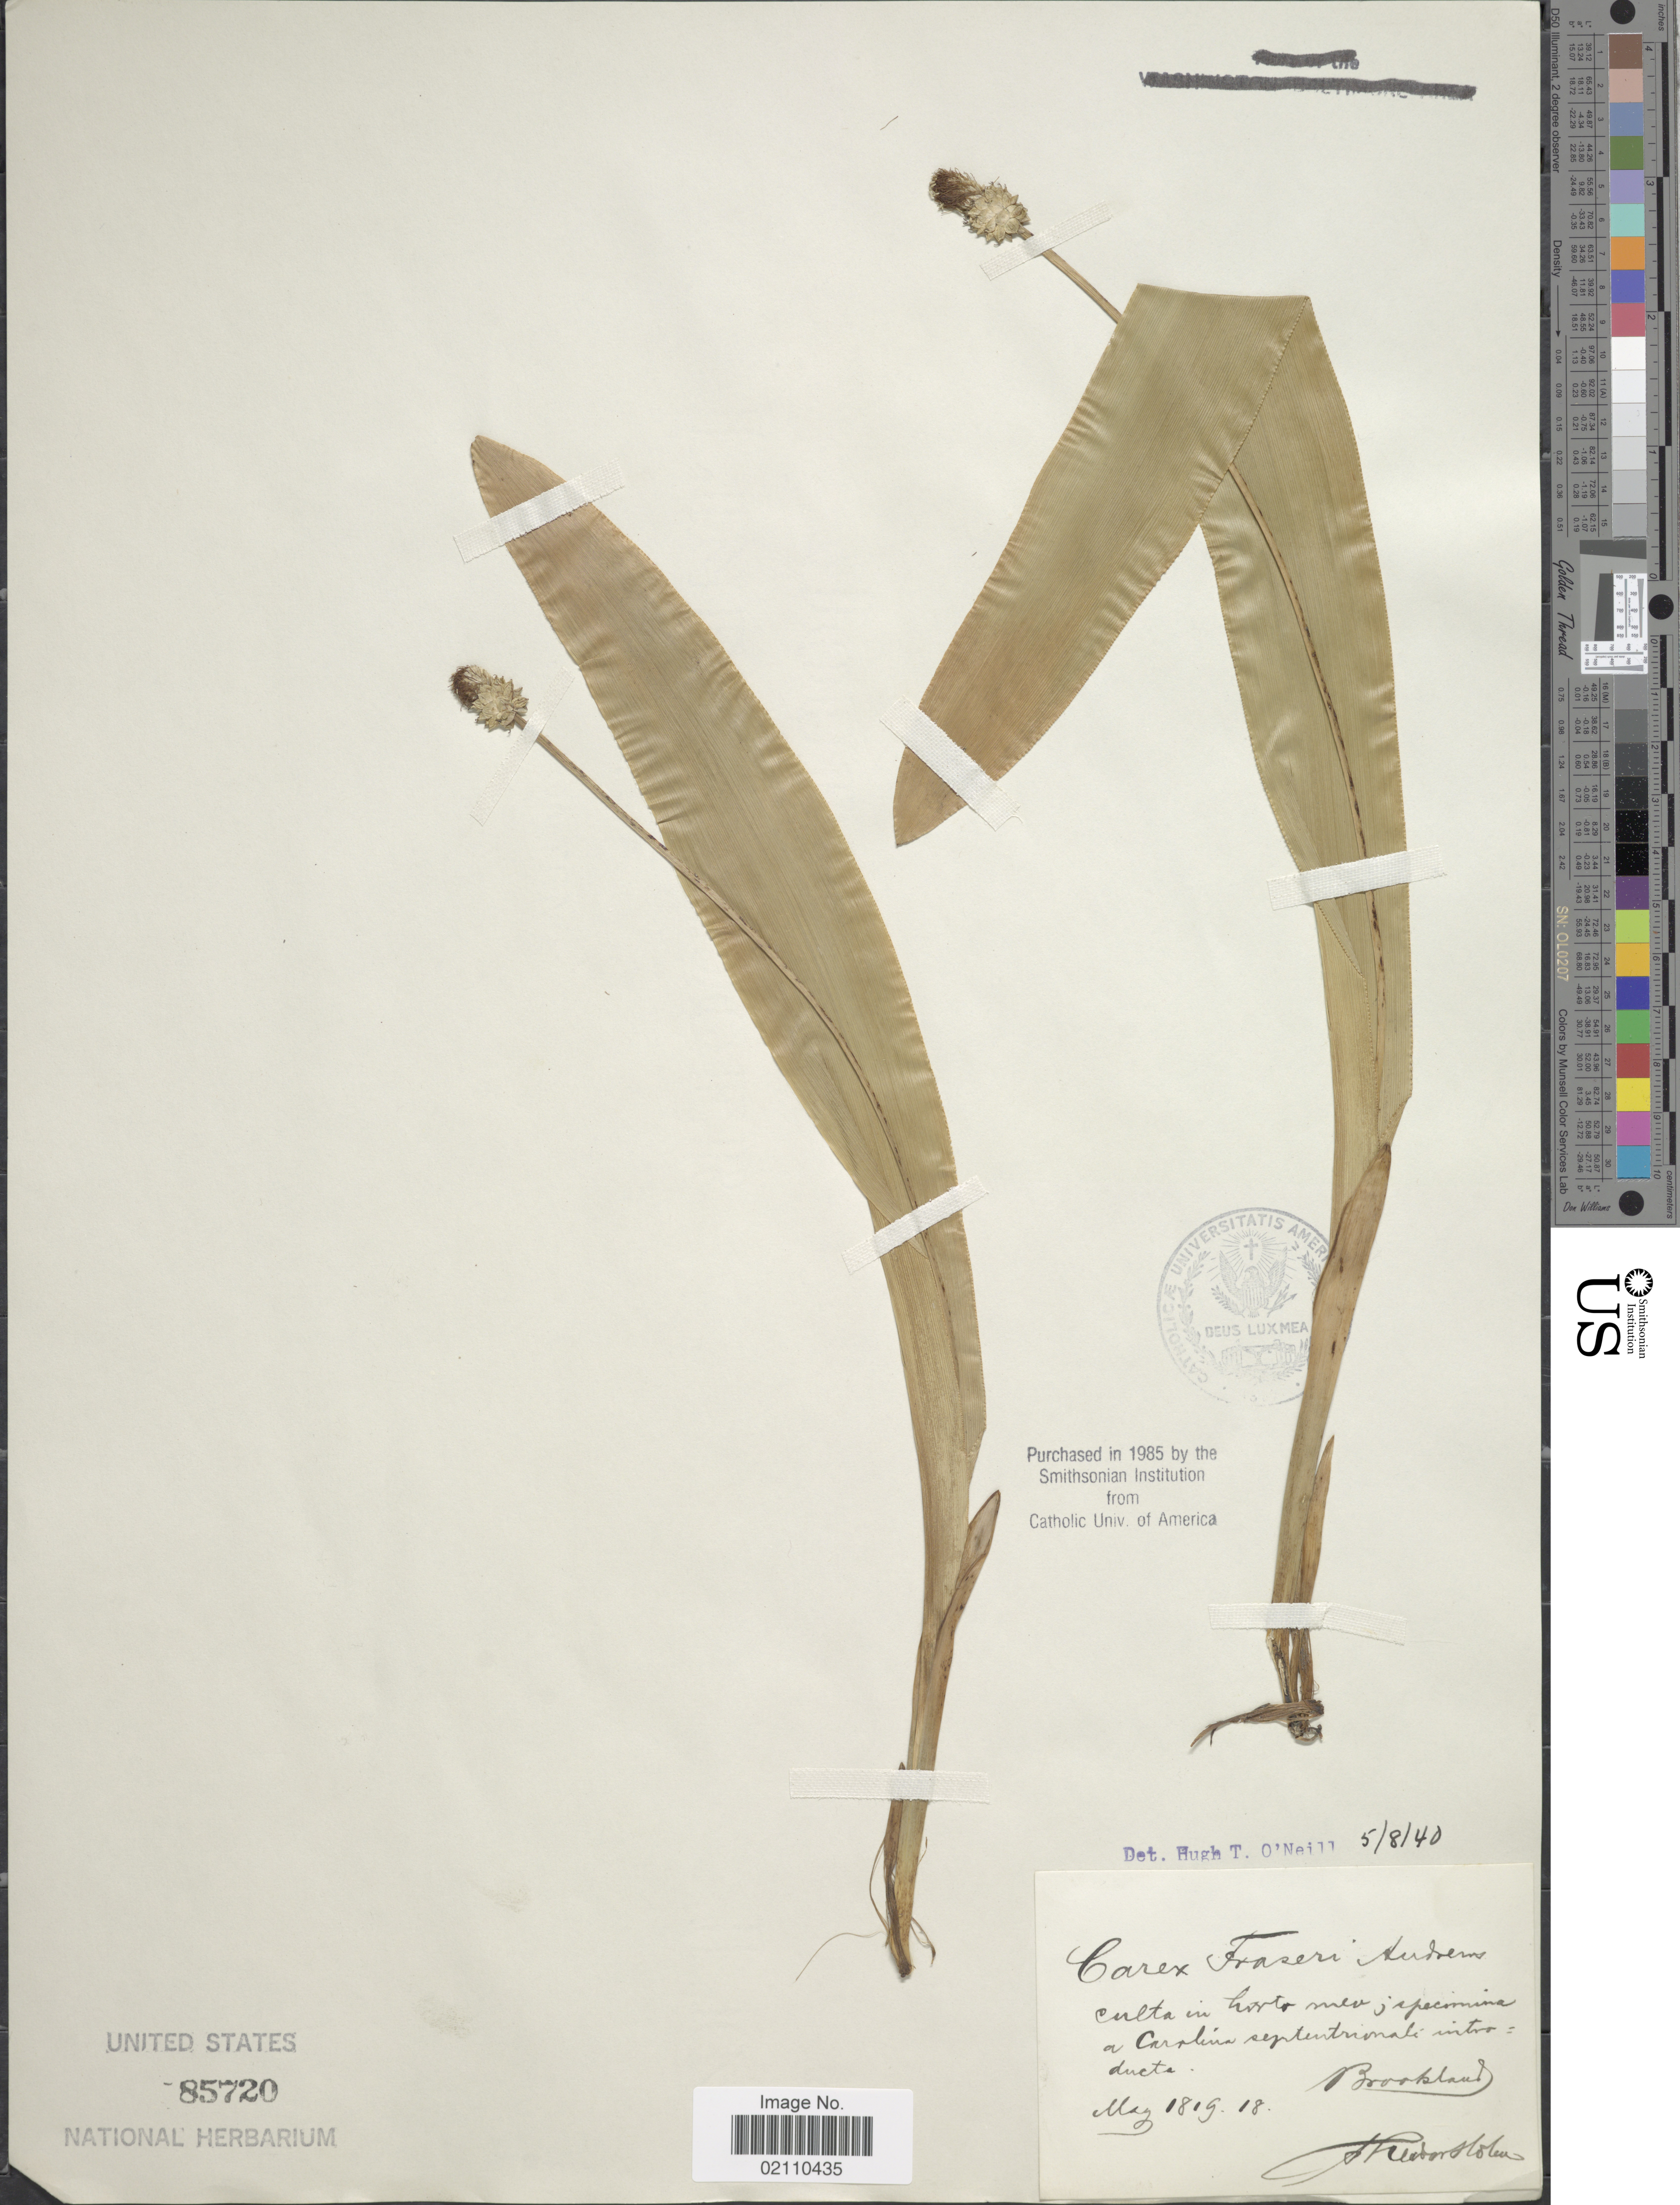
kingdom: Plantae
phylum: Tracheophyta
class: Liliopsida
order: Poales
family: Cyperaceae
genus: Carex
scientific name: Carex fraseriana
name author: Ker Gawl.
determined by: Strong, Mark T., (BOT), Smithsonian Institution - National Museum of Natural History (UNITED STATES)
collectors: A. Fredholm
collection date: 1819-05-18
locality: A Carolina septentrionali intro ducta, Brookland [interpreted]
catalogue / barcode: US 85720